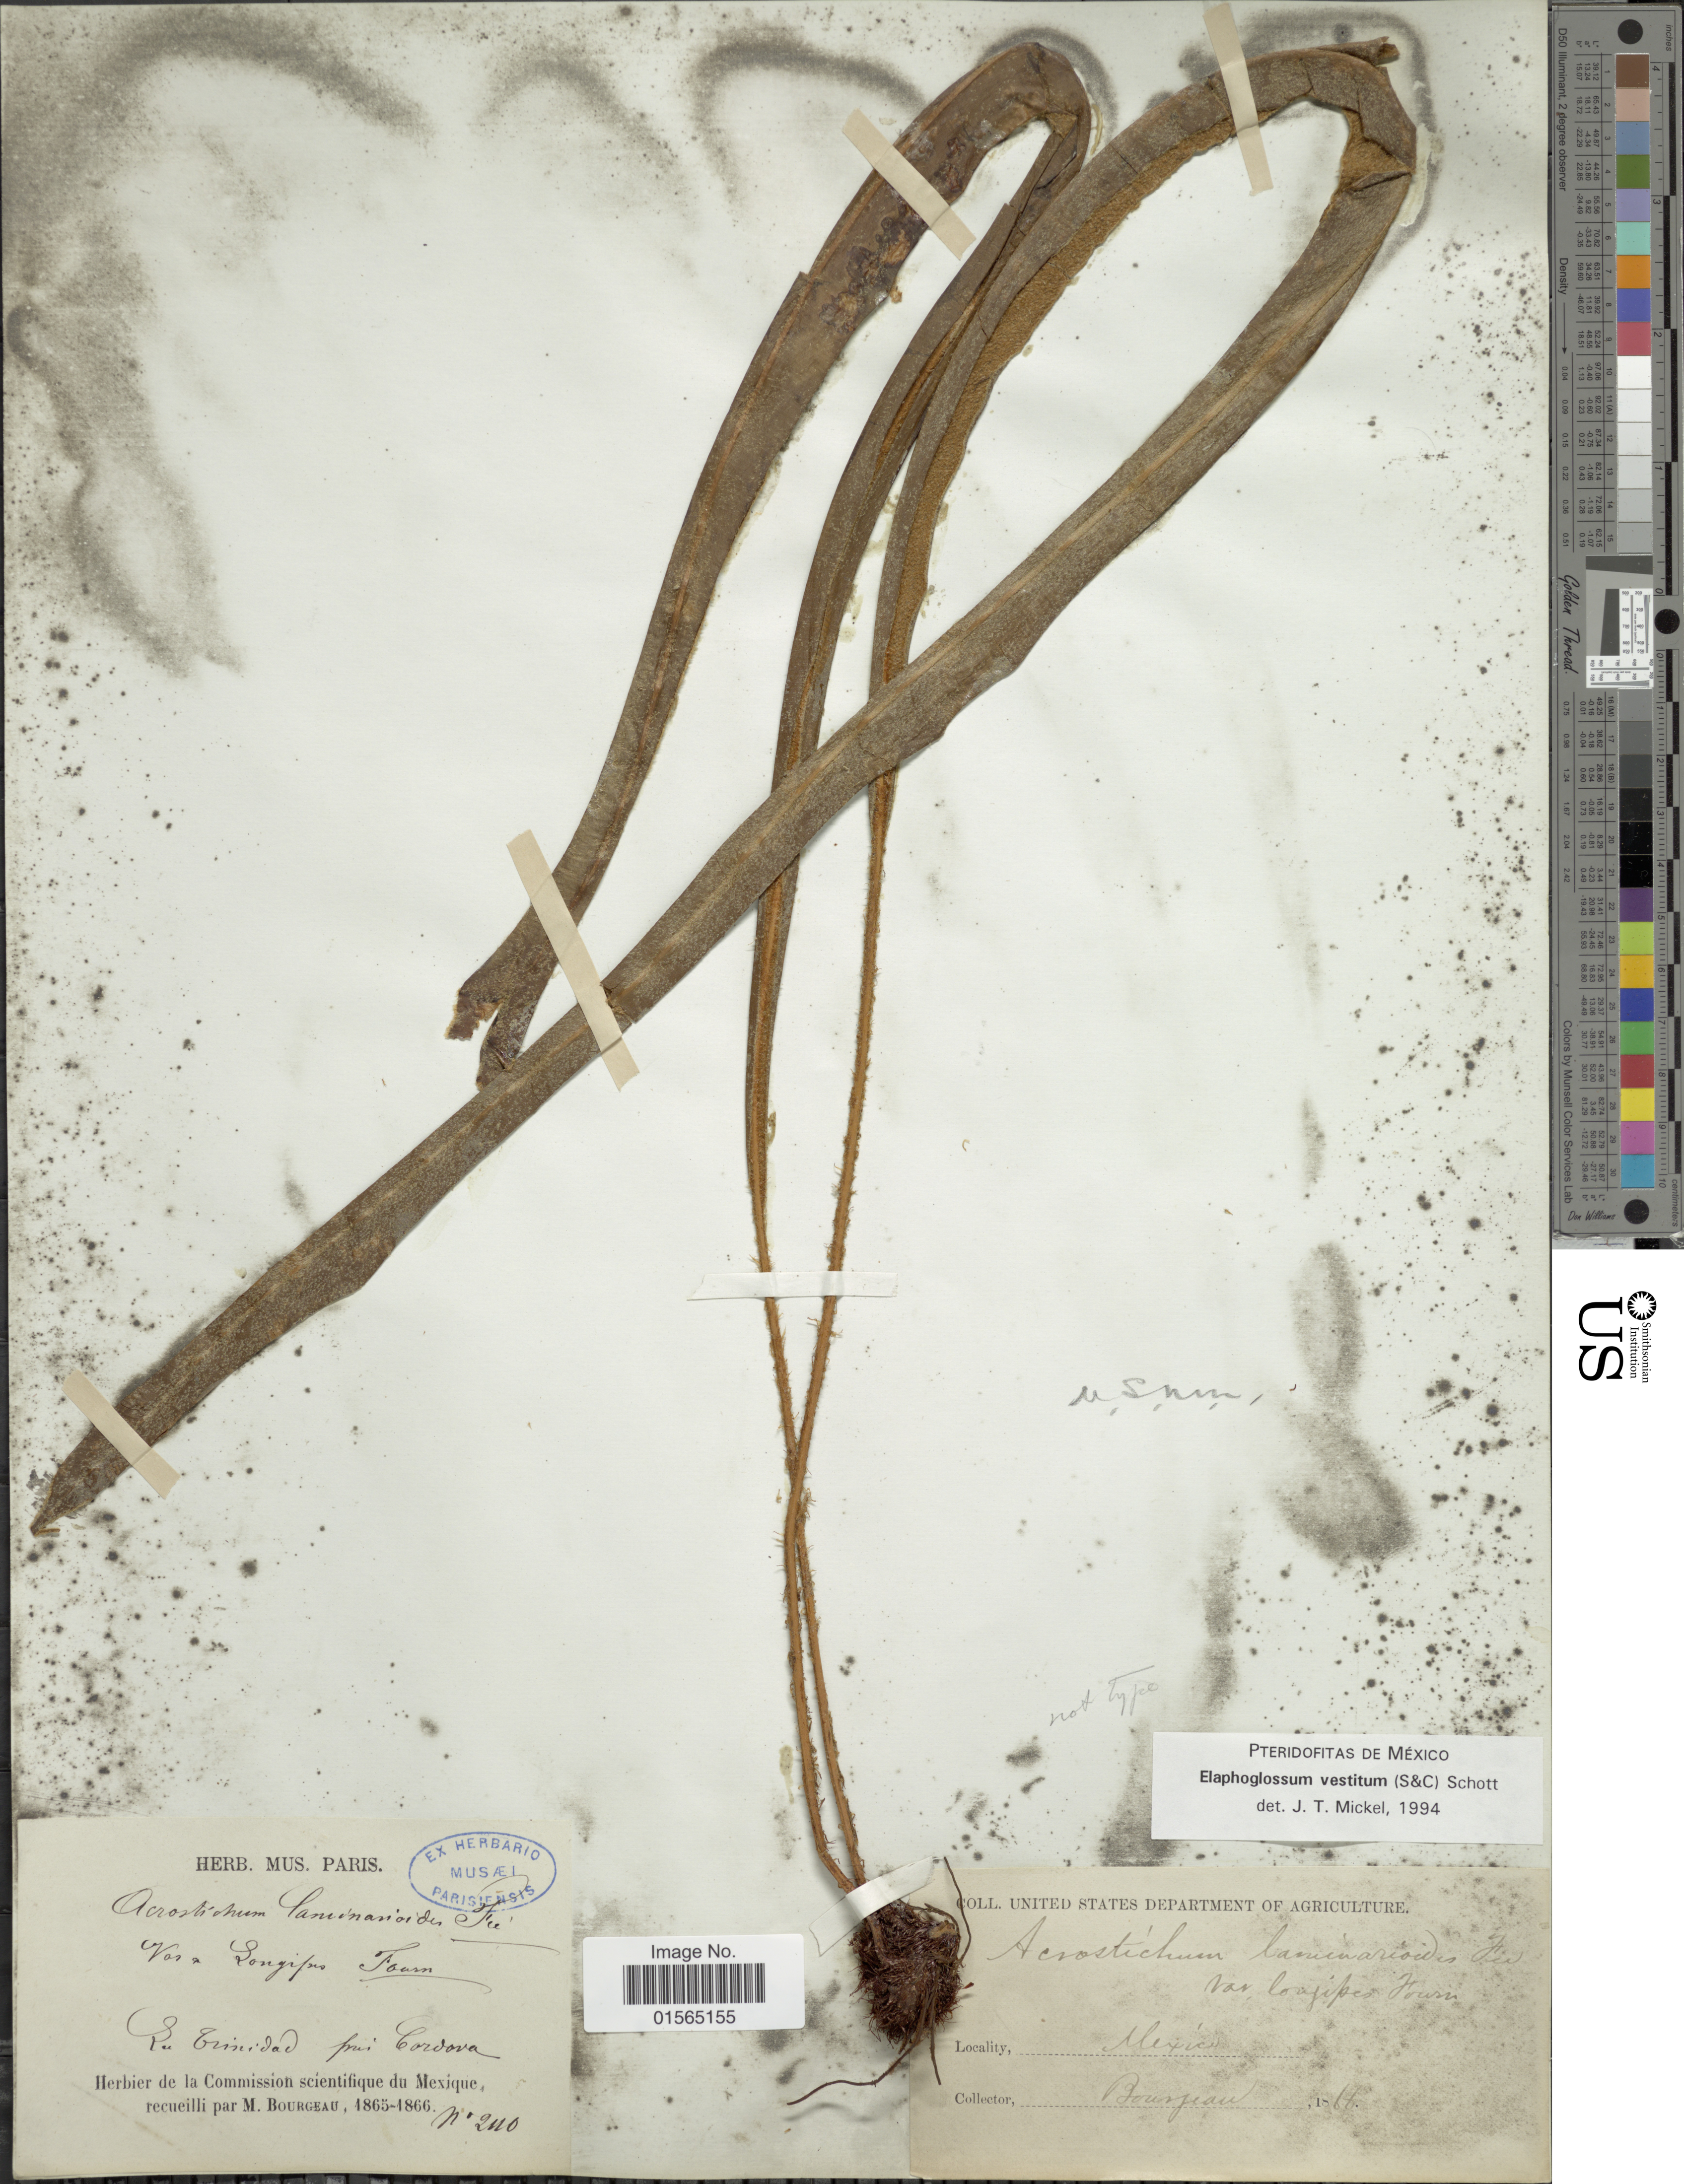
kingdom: Plantae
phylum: Tracheophyta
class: Polypodiopsida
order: Polypodiales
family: Dryopteridaceae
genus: Elaphoglossum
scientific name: Elaphoglossum vestitum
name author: (Schltdl. & Cham.) Schott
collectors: M. Bourgeau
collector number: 2110*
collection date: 1865/1866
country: Mexico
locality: Du [interpreted] Trinidad près Cordova